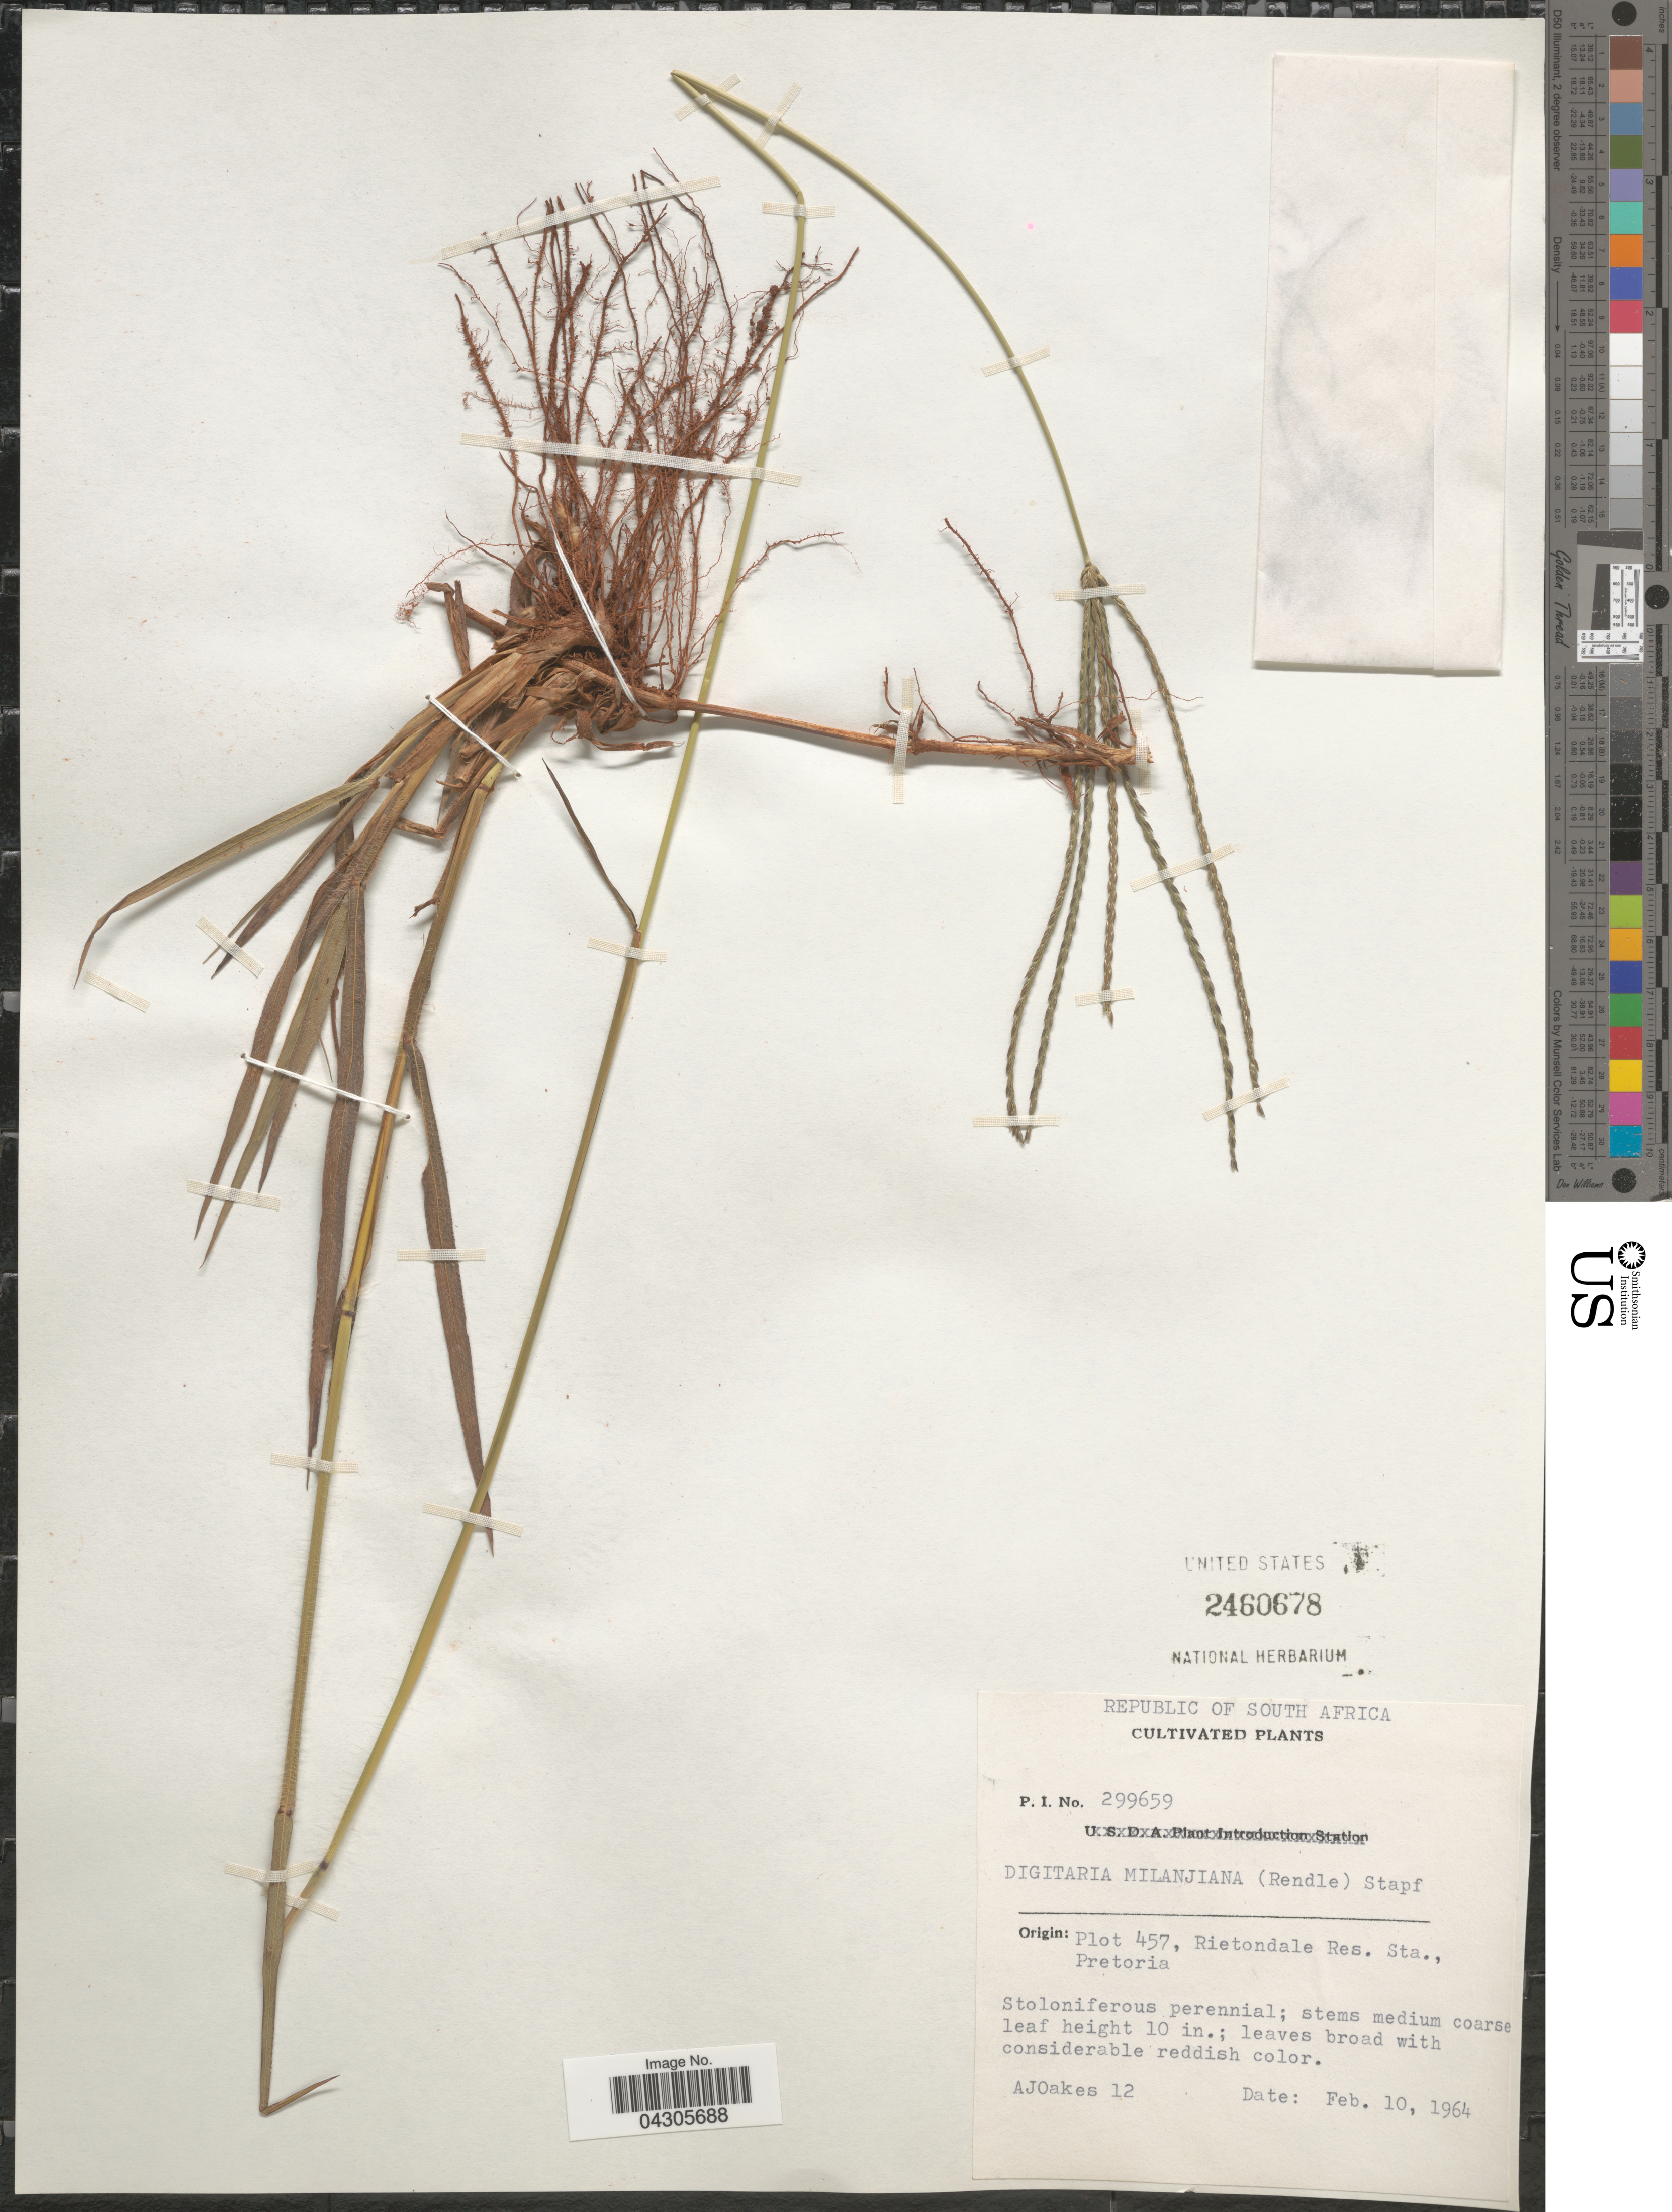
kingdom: Plantae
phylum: Tracheophyta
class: Liliopsida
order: Poales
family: Poaceae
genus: Digitaria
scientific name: Digitaria milanjiana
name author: (Rendle) Stapf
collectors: A. Oakes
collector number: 12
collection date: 1964-02-10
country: South Africa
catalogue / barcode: US 2460678